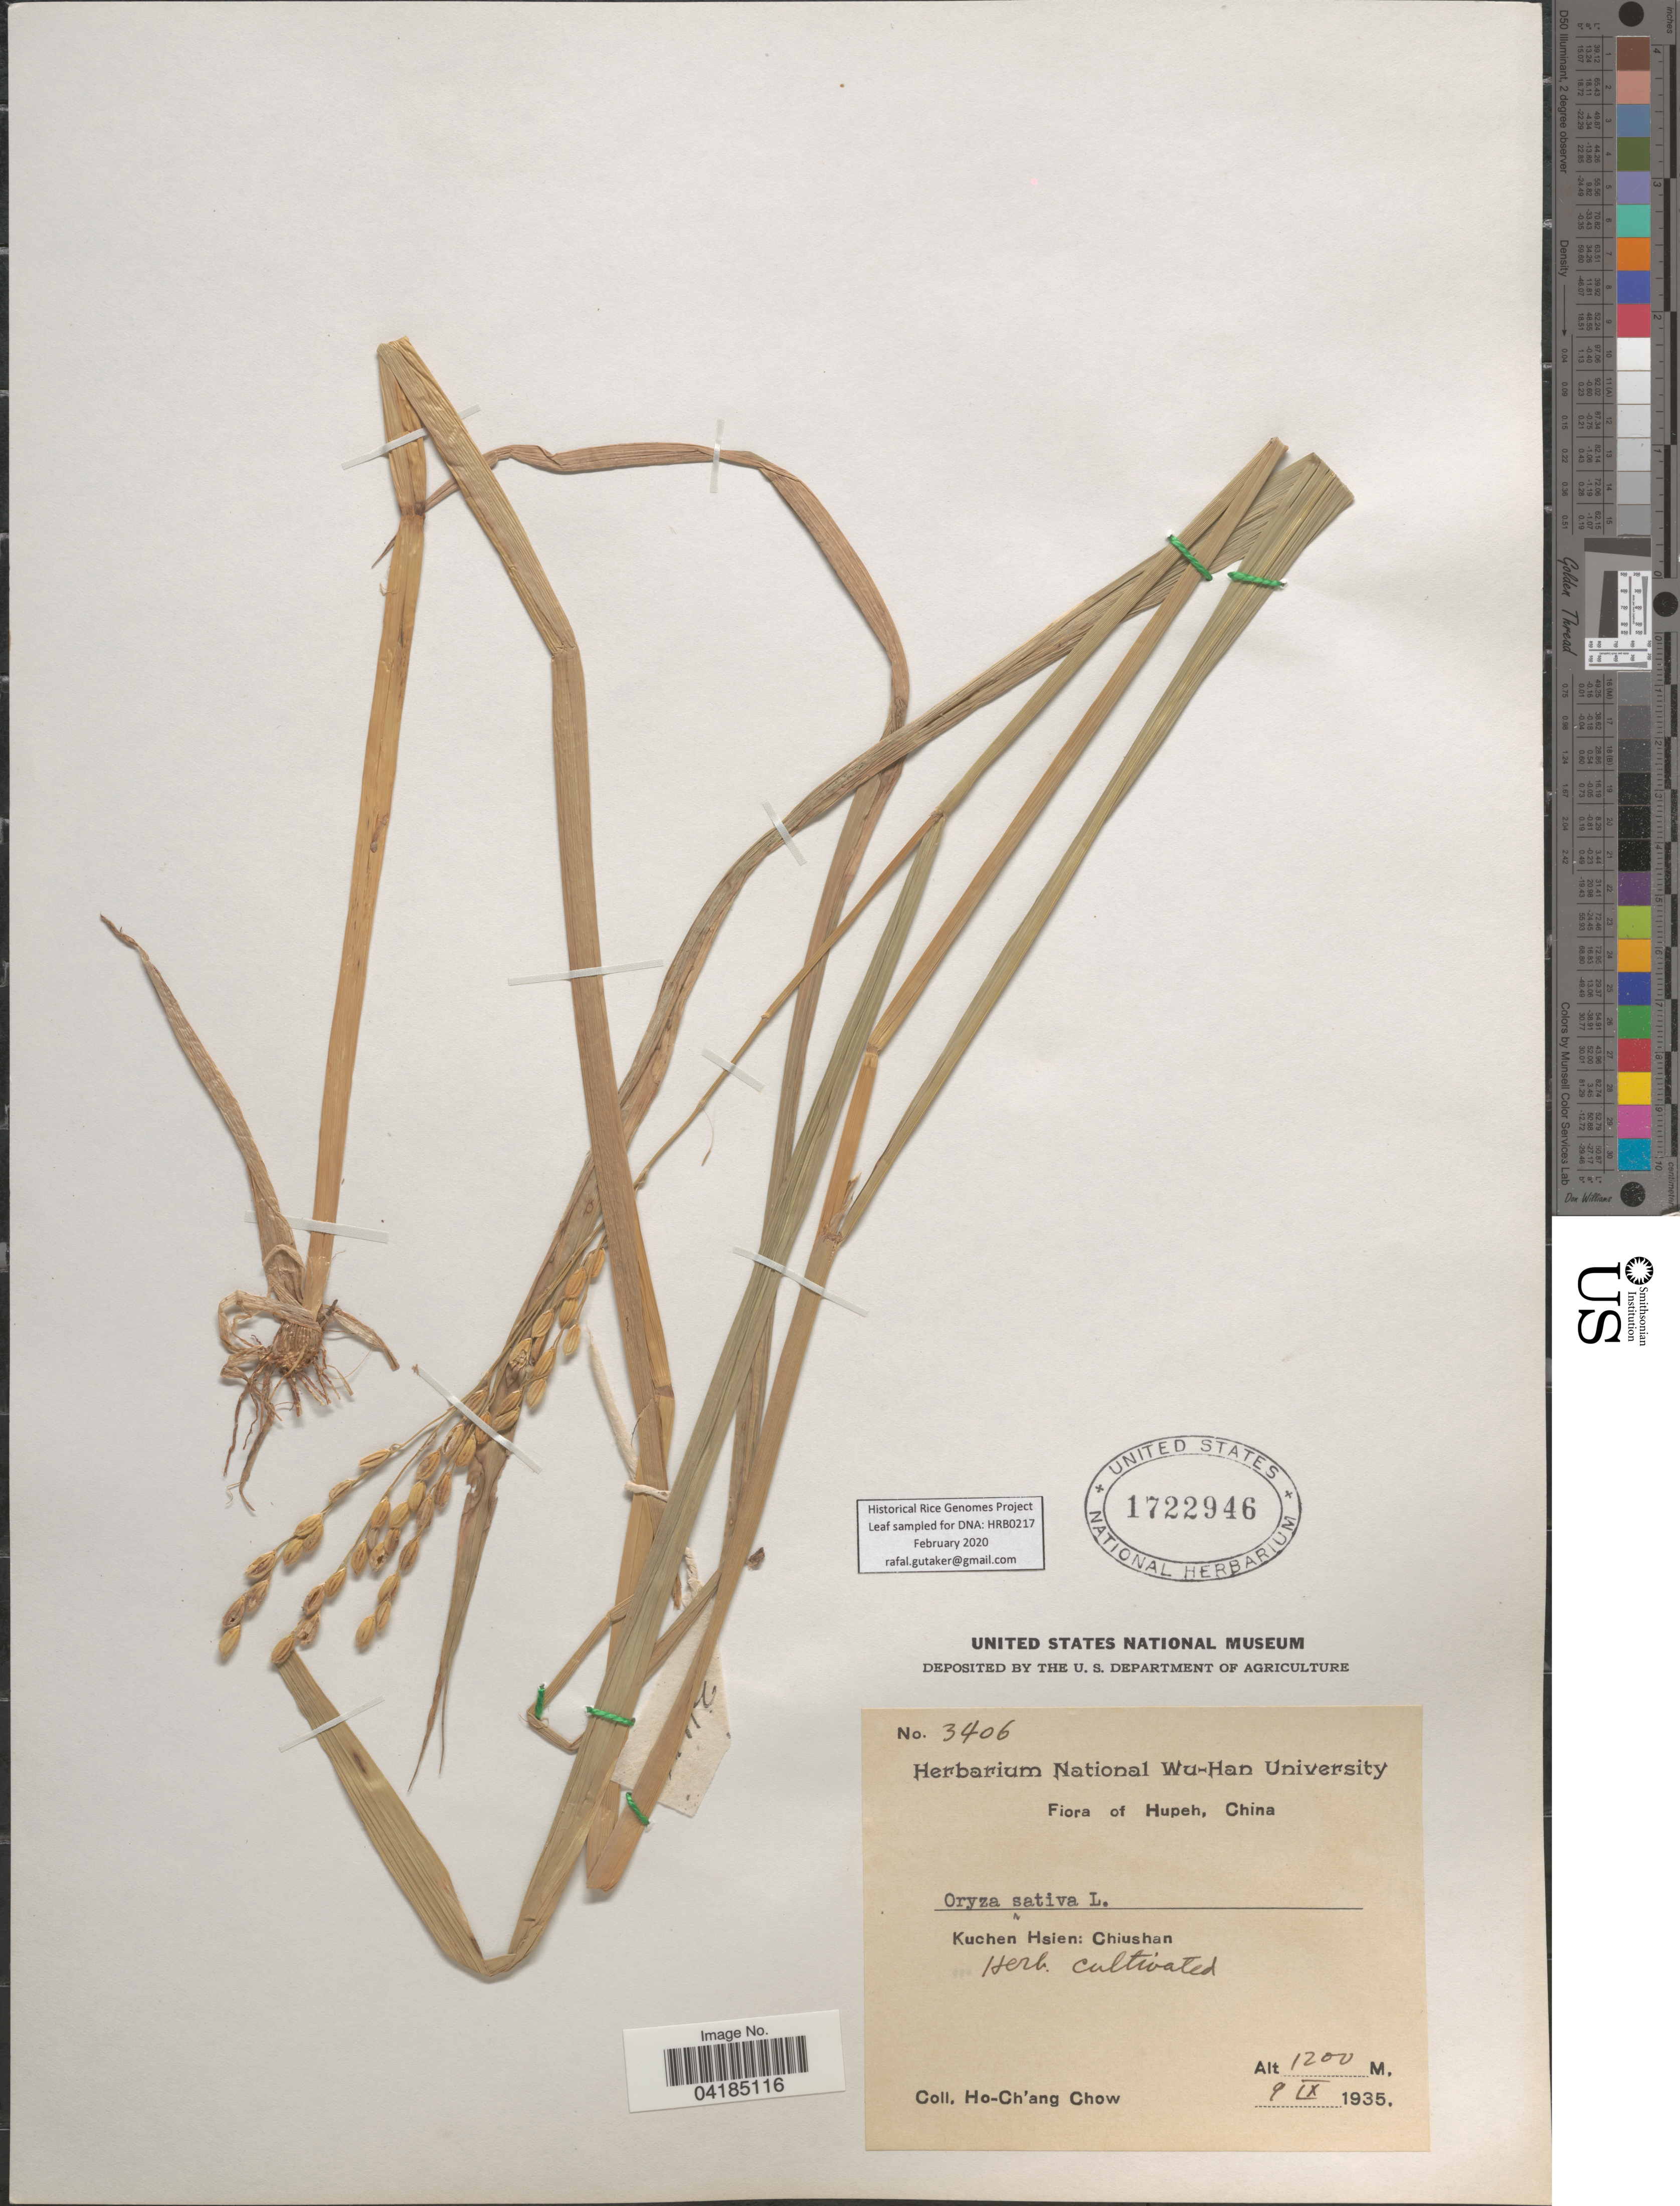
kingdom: Plantae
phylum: Tracheophyta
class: Liliopsida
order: Poales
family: Poaceae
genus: Oryza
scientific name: Oryza sativa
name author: L.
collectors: H. Chow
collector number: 3406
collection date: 1935-09-09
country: China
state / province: Hubei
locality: Hupeh. Kuchen Hsien: Chiushan.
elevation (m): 1200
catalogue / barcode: US 1722946